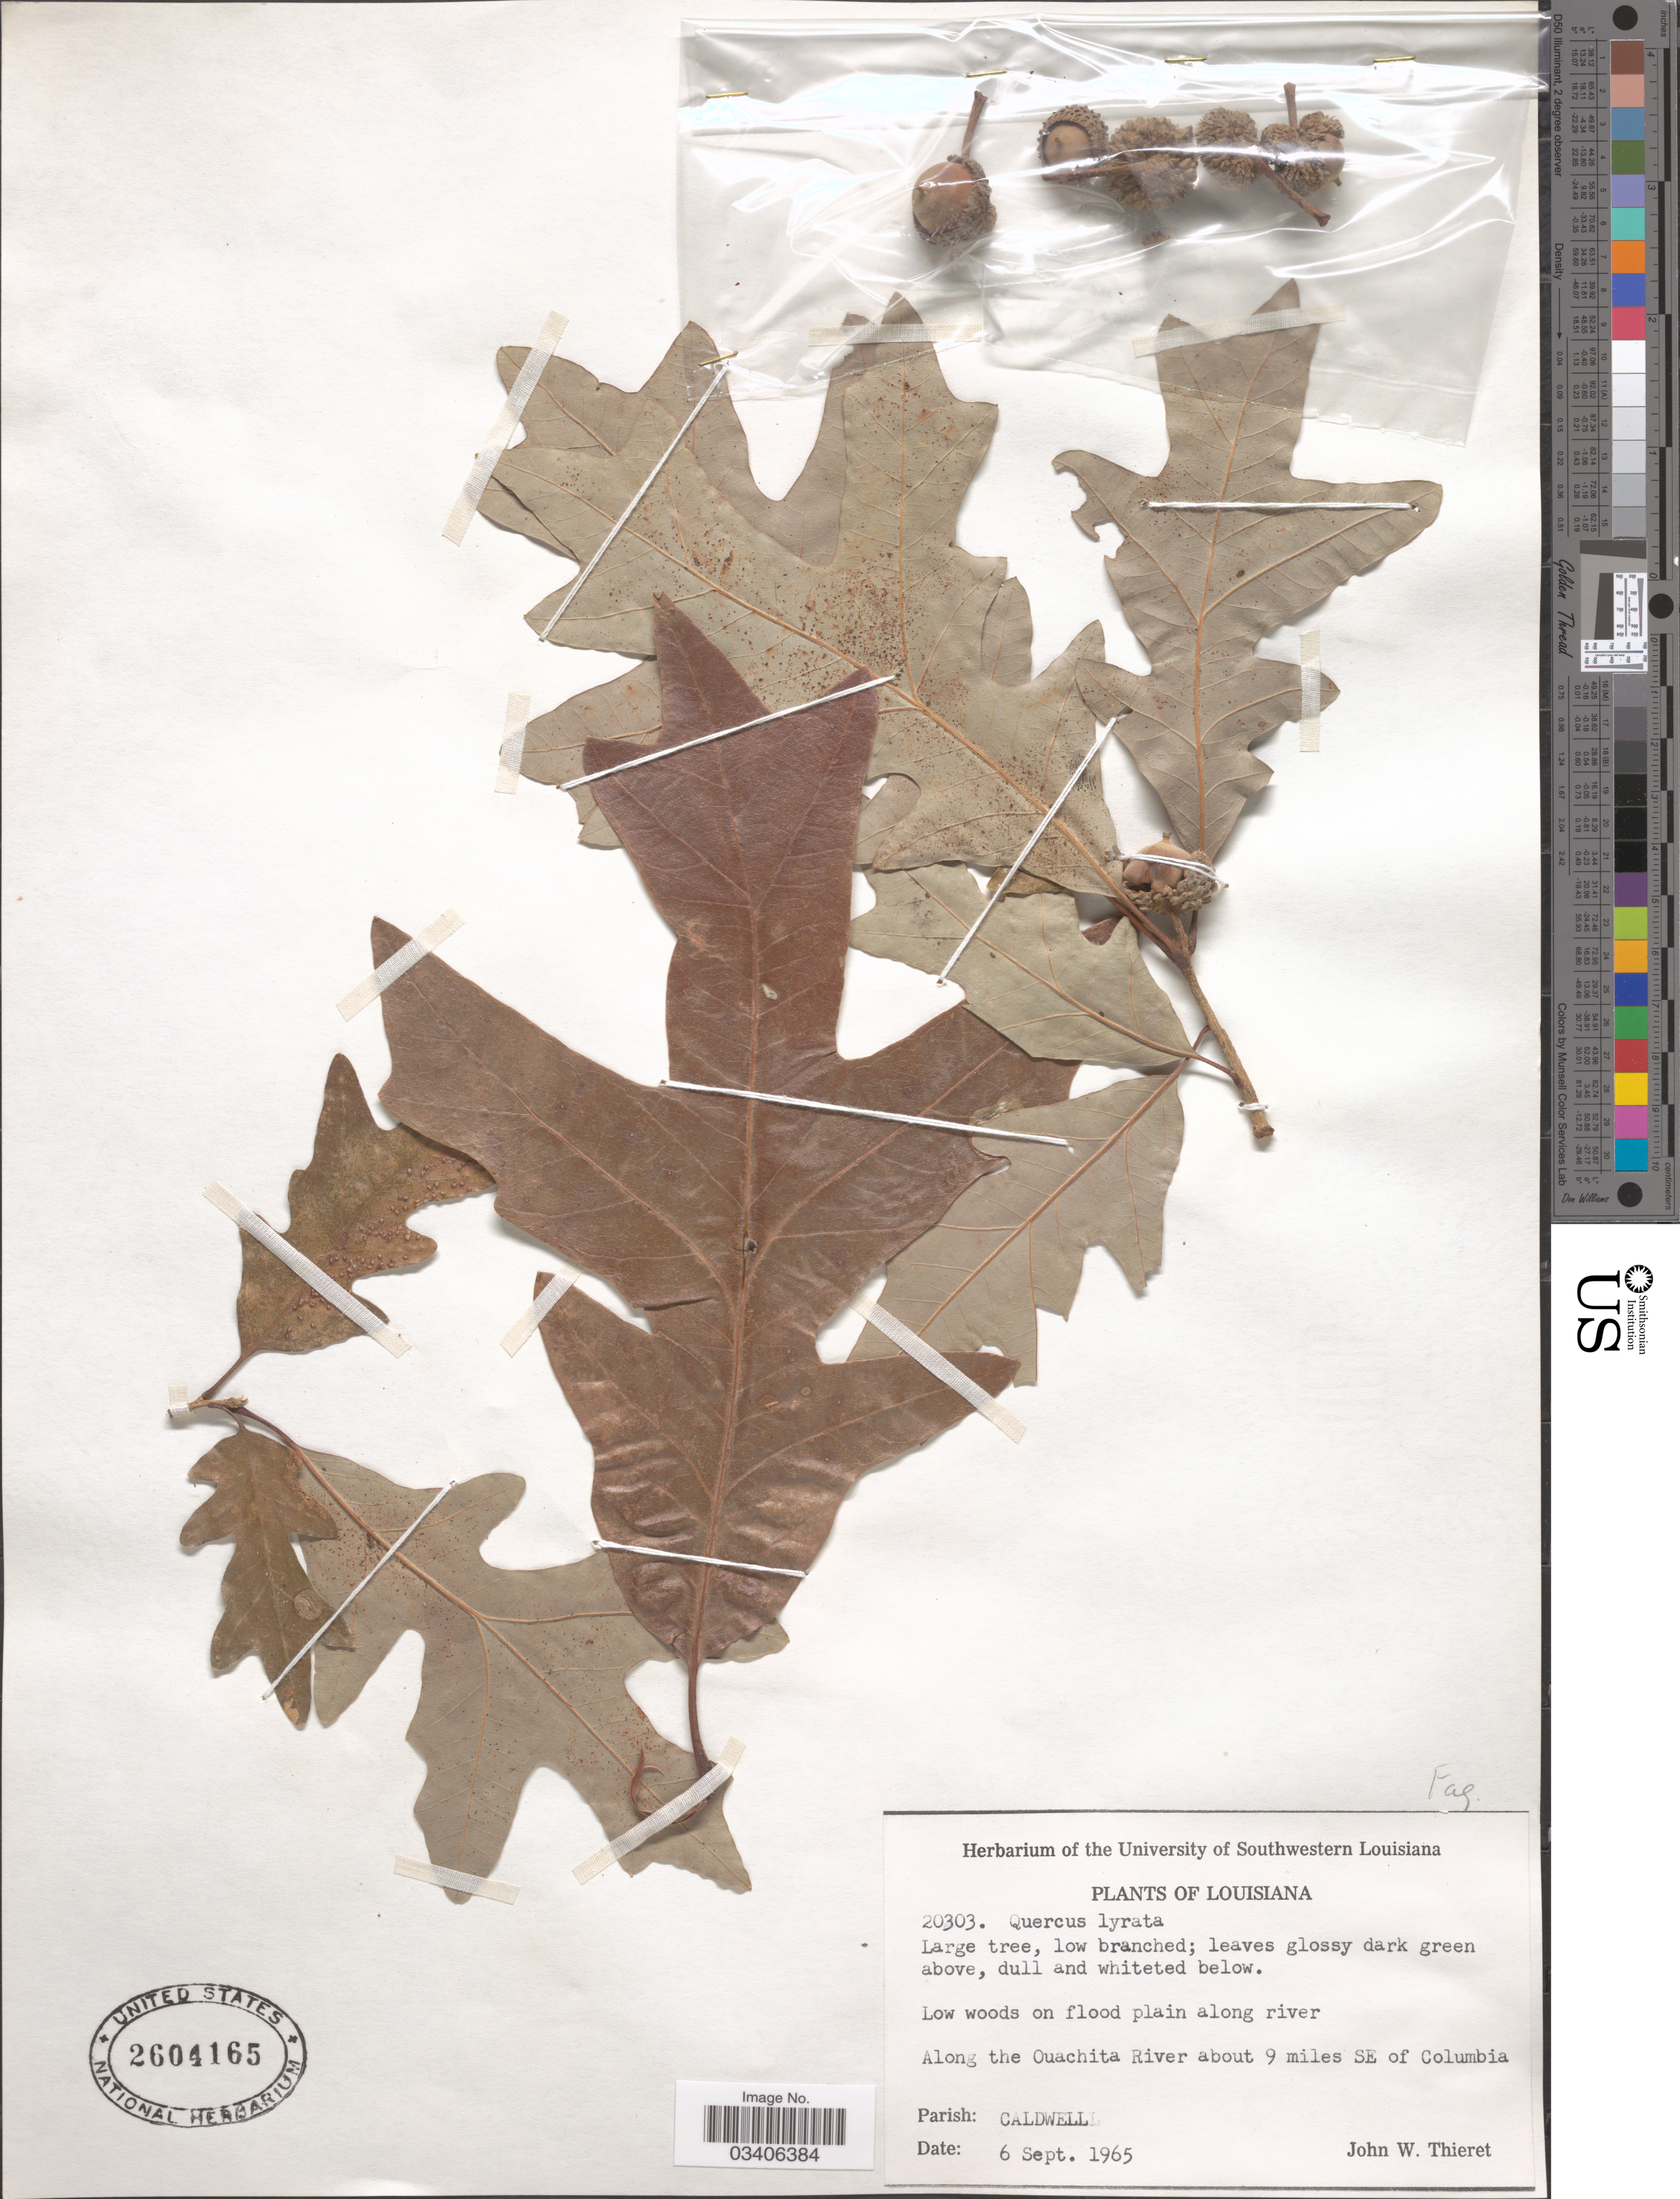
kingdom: Plantae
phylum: Tracheophyta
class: Magnoliopsida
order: Fagales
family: Fagaceae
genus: Quercus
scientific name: Quercus lyrata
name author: Walter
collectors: J. W. Thieret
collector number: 20303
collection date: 1965-09-06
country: United States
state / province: Louisiana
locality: Along the Ouachita River about 9 miles SE of Columbia. Parish: Caldwell.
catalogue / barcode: US 2604165